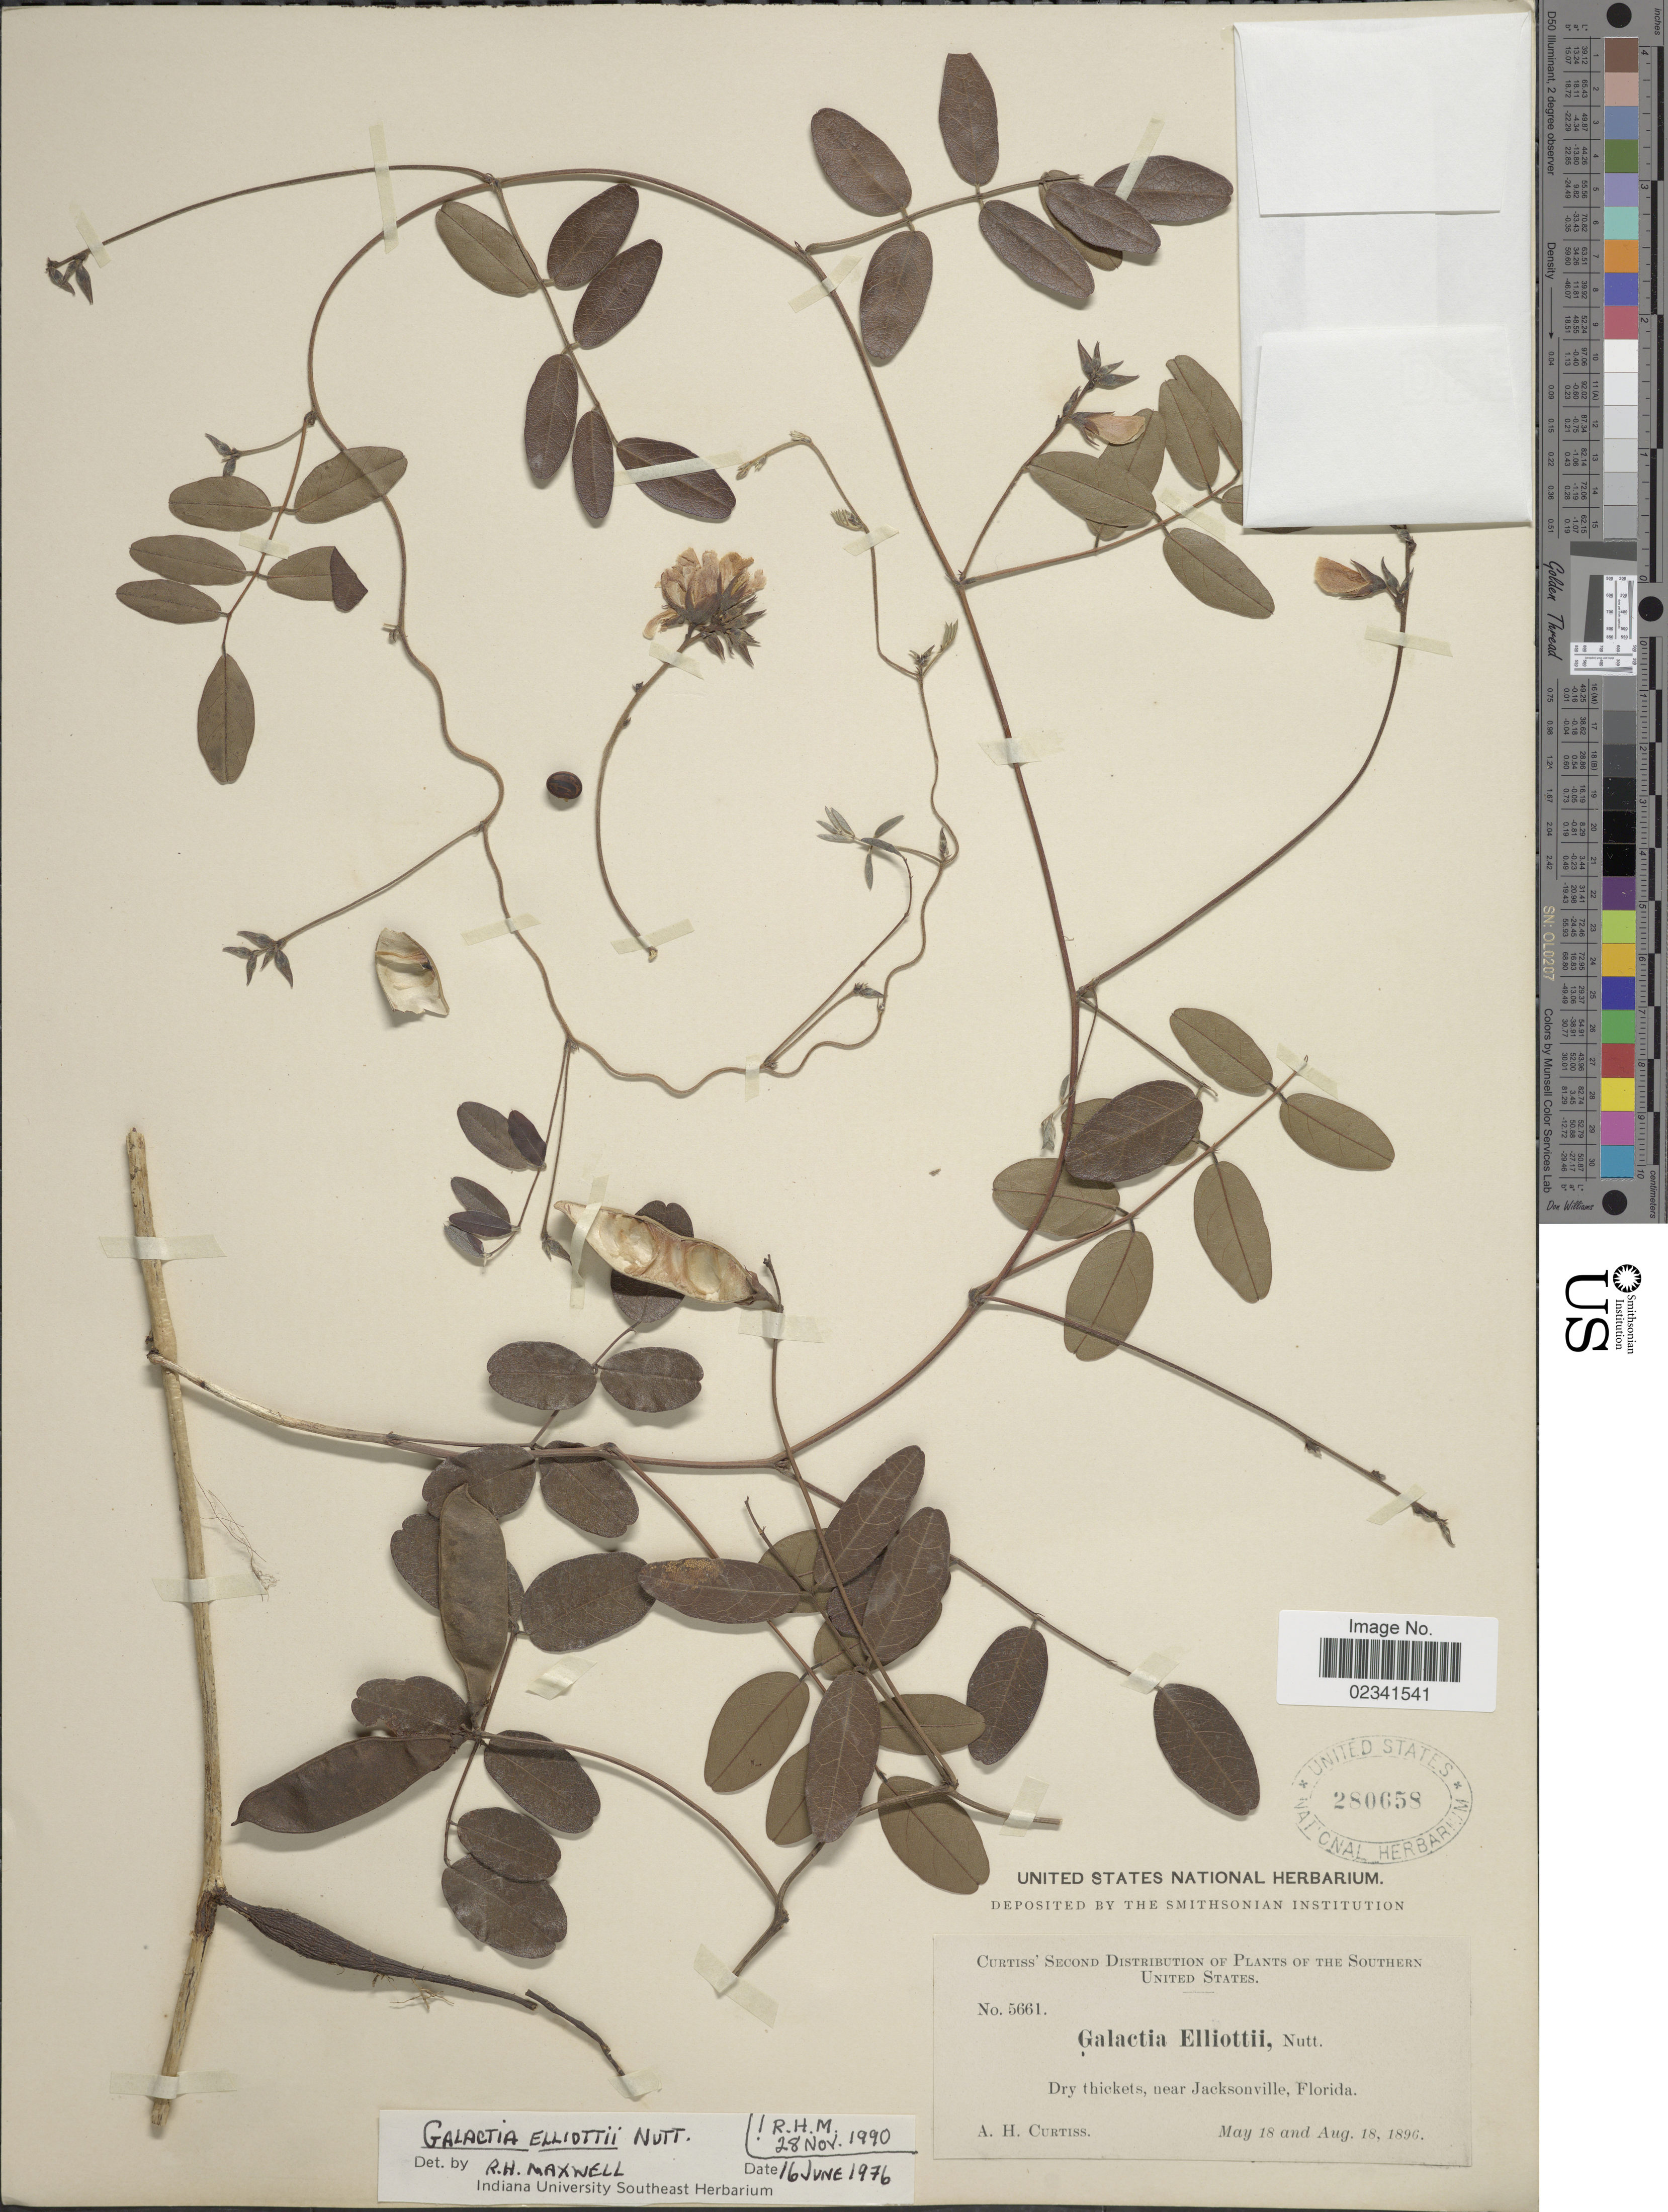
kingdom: Plantae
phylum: Tracheophyta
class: Magnoliopsida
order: Fabales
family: Fabaceae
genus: Galactia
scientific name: Galactia elliottii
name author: Nutt.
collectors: A. H. Curtiss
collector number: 5661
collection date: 1896-05-18/1896-08-18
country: United States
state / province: Florida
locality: Southern United States, Dry thickets, near Jacksonville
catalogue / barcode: US 280658